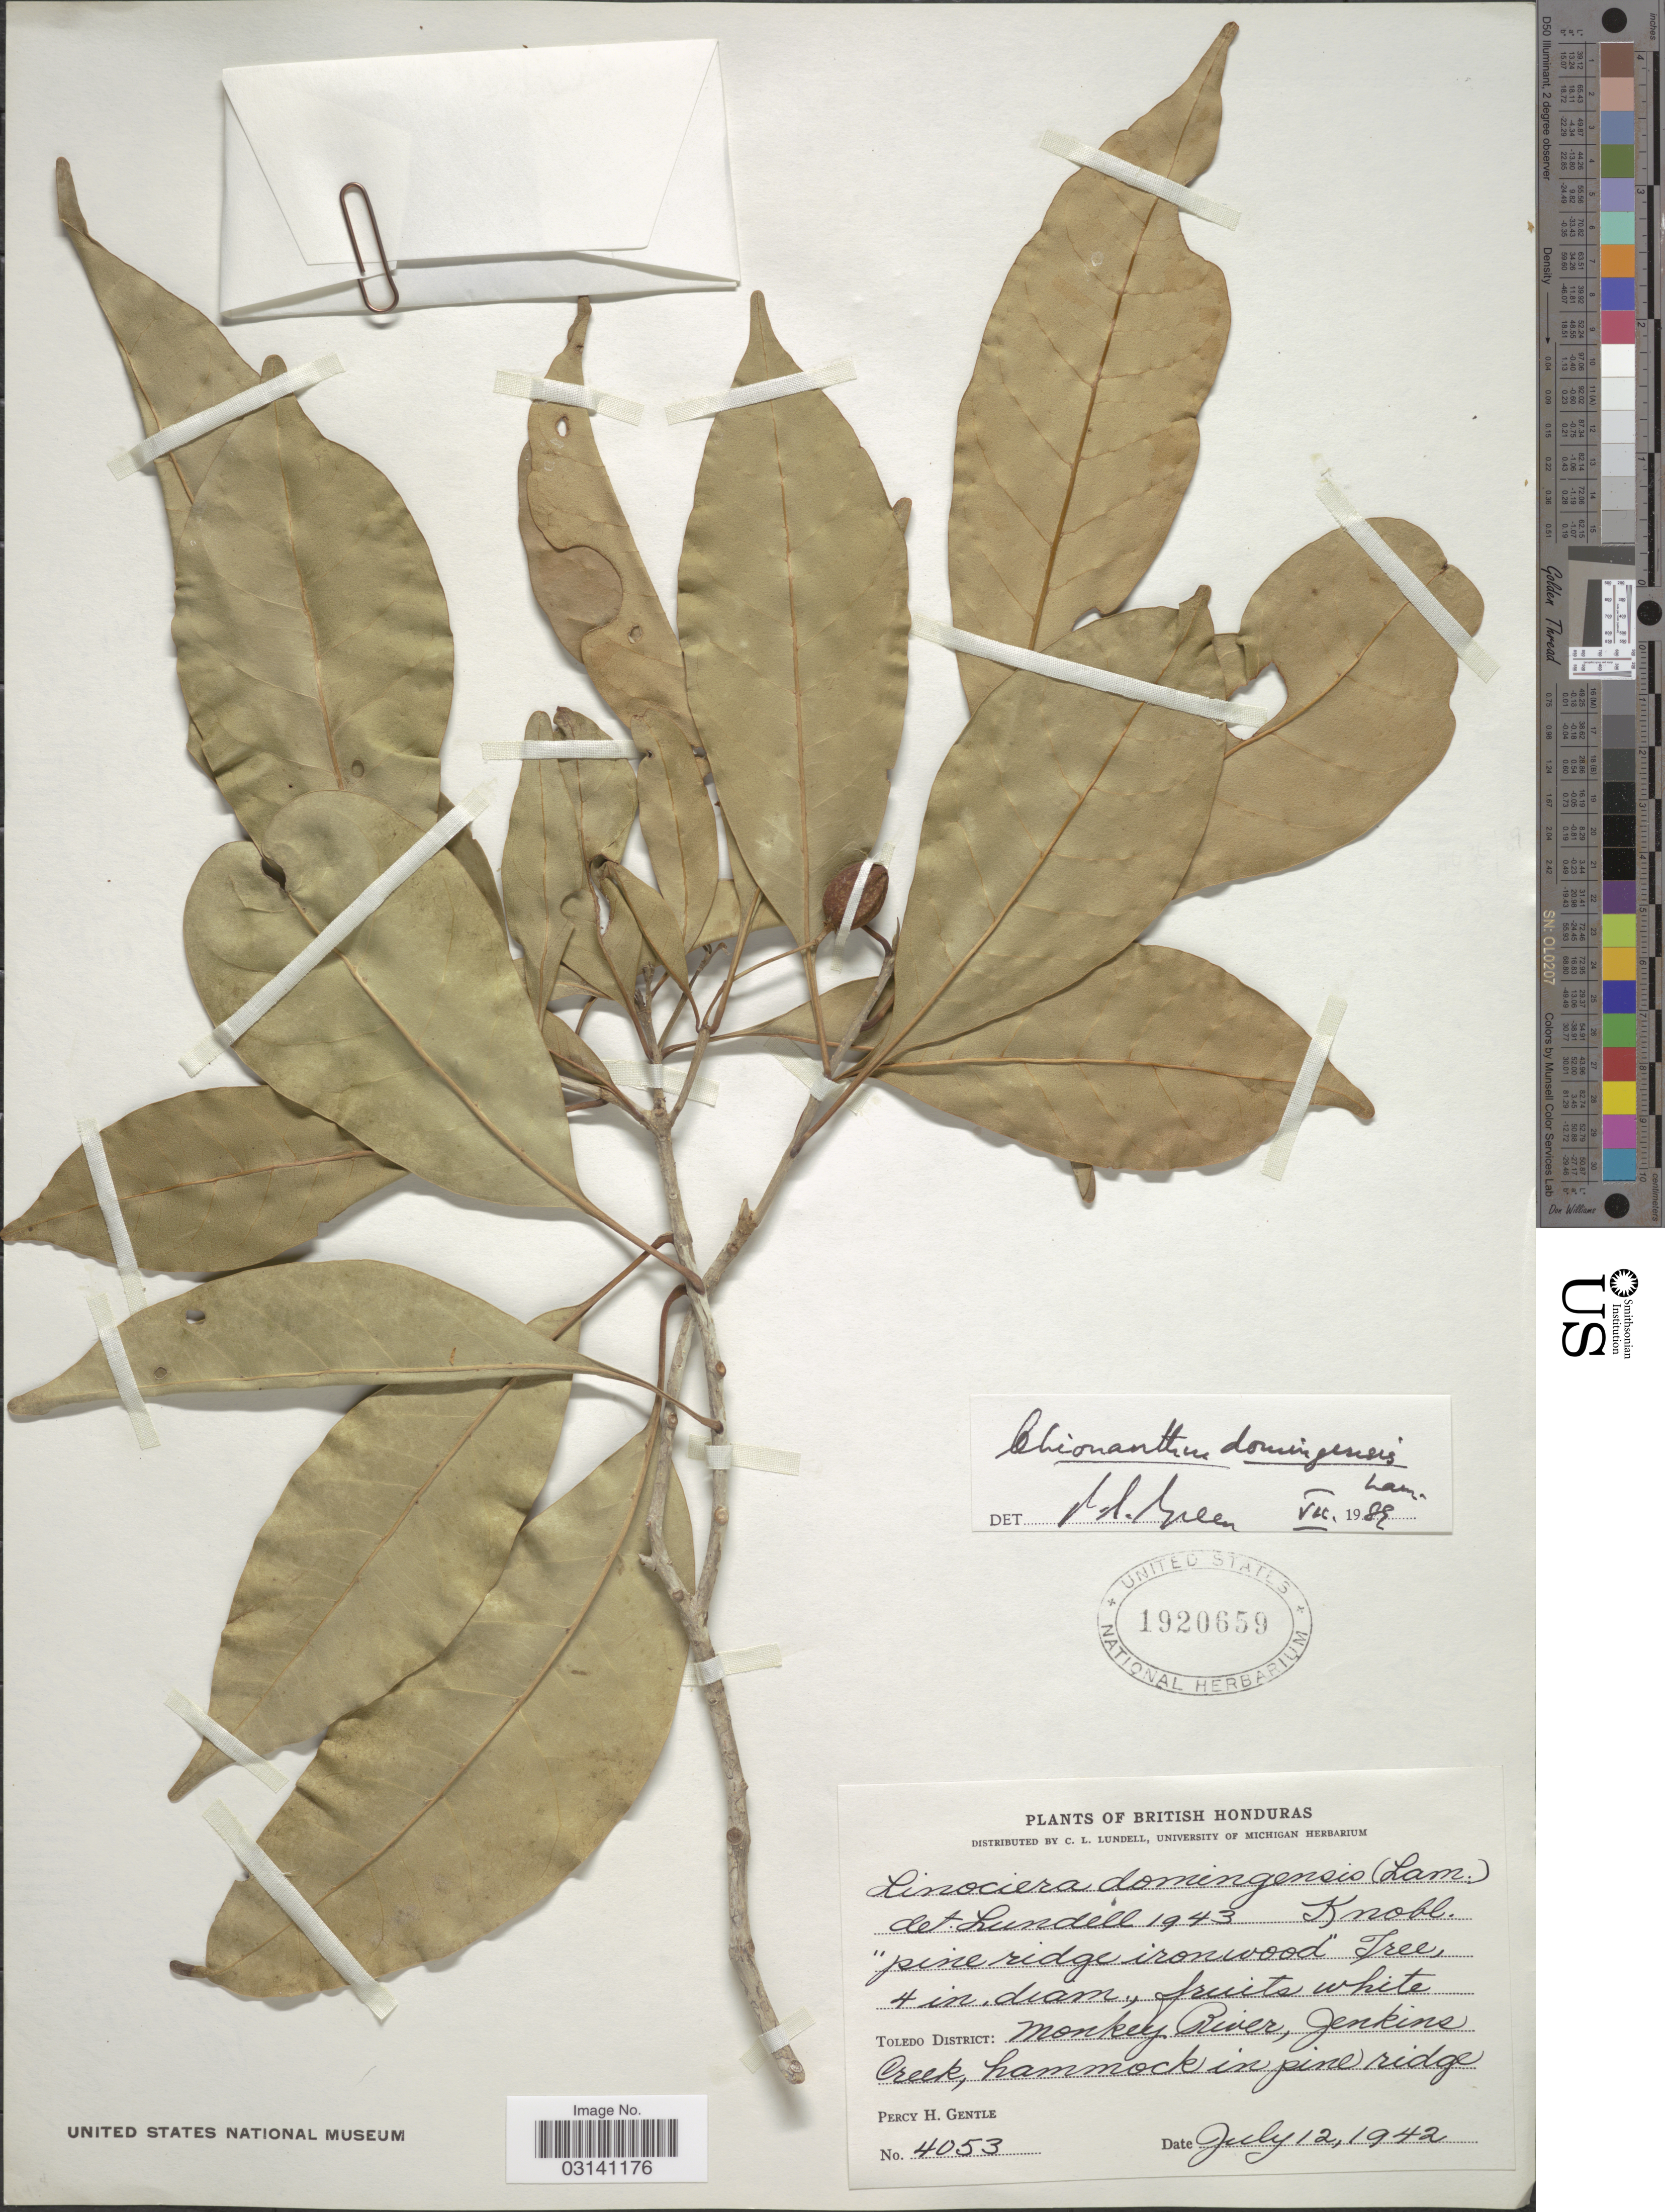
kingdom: Plantae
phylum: Tracheophyta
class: Magnoliopsida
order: Lamiales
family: Oleaceae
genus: Chionanthus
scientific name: Chionanthus domingensis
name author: Lam.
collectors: P. H. Gentle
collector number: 4053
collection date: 1942-07-12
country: Belize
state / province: Toledo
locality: British Honduras. Toledo District: Monkey River, Jenkins Creek, hammock in pine ridge.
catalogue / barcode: US 1920659